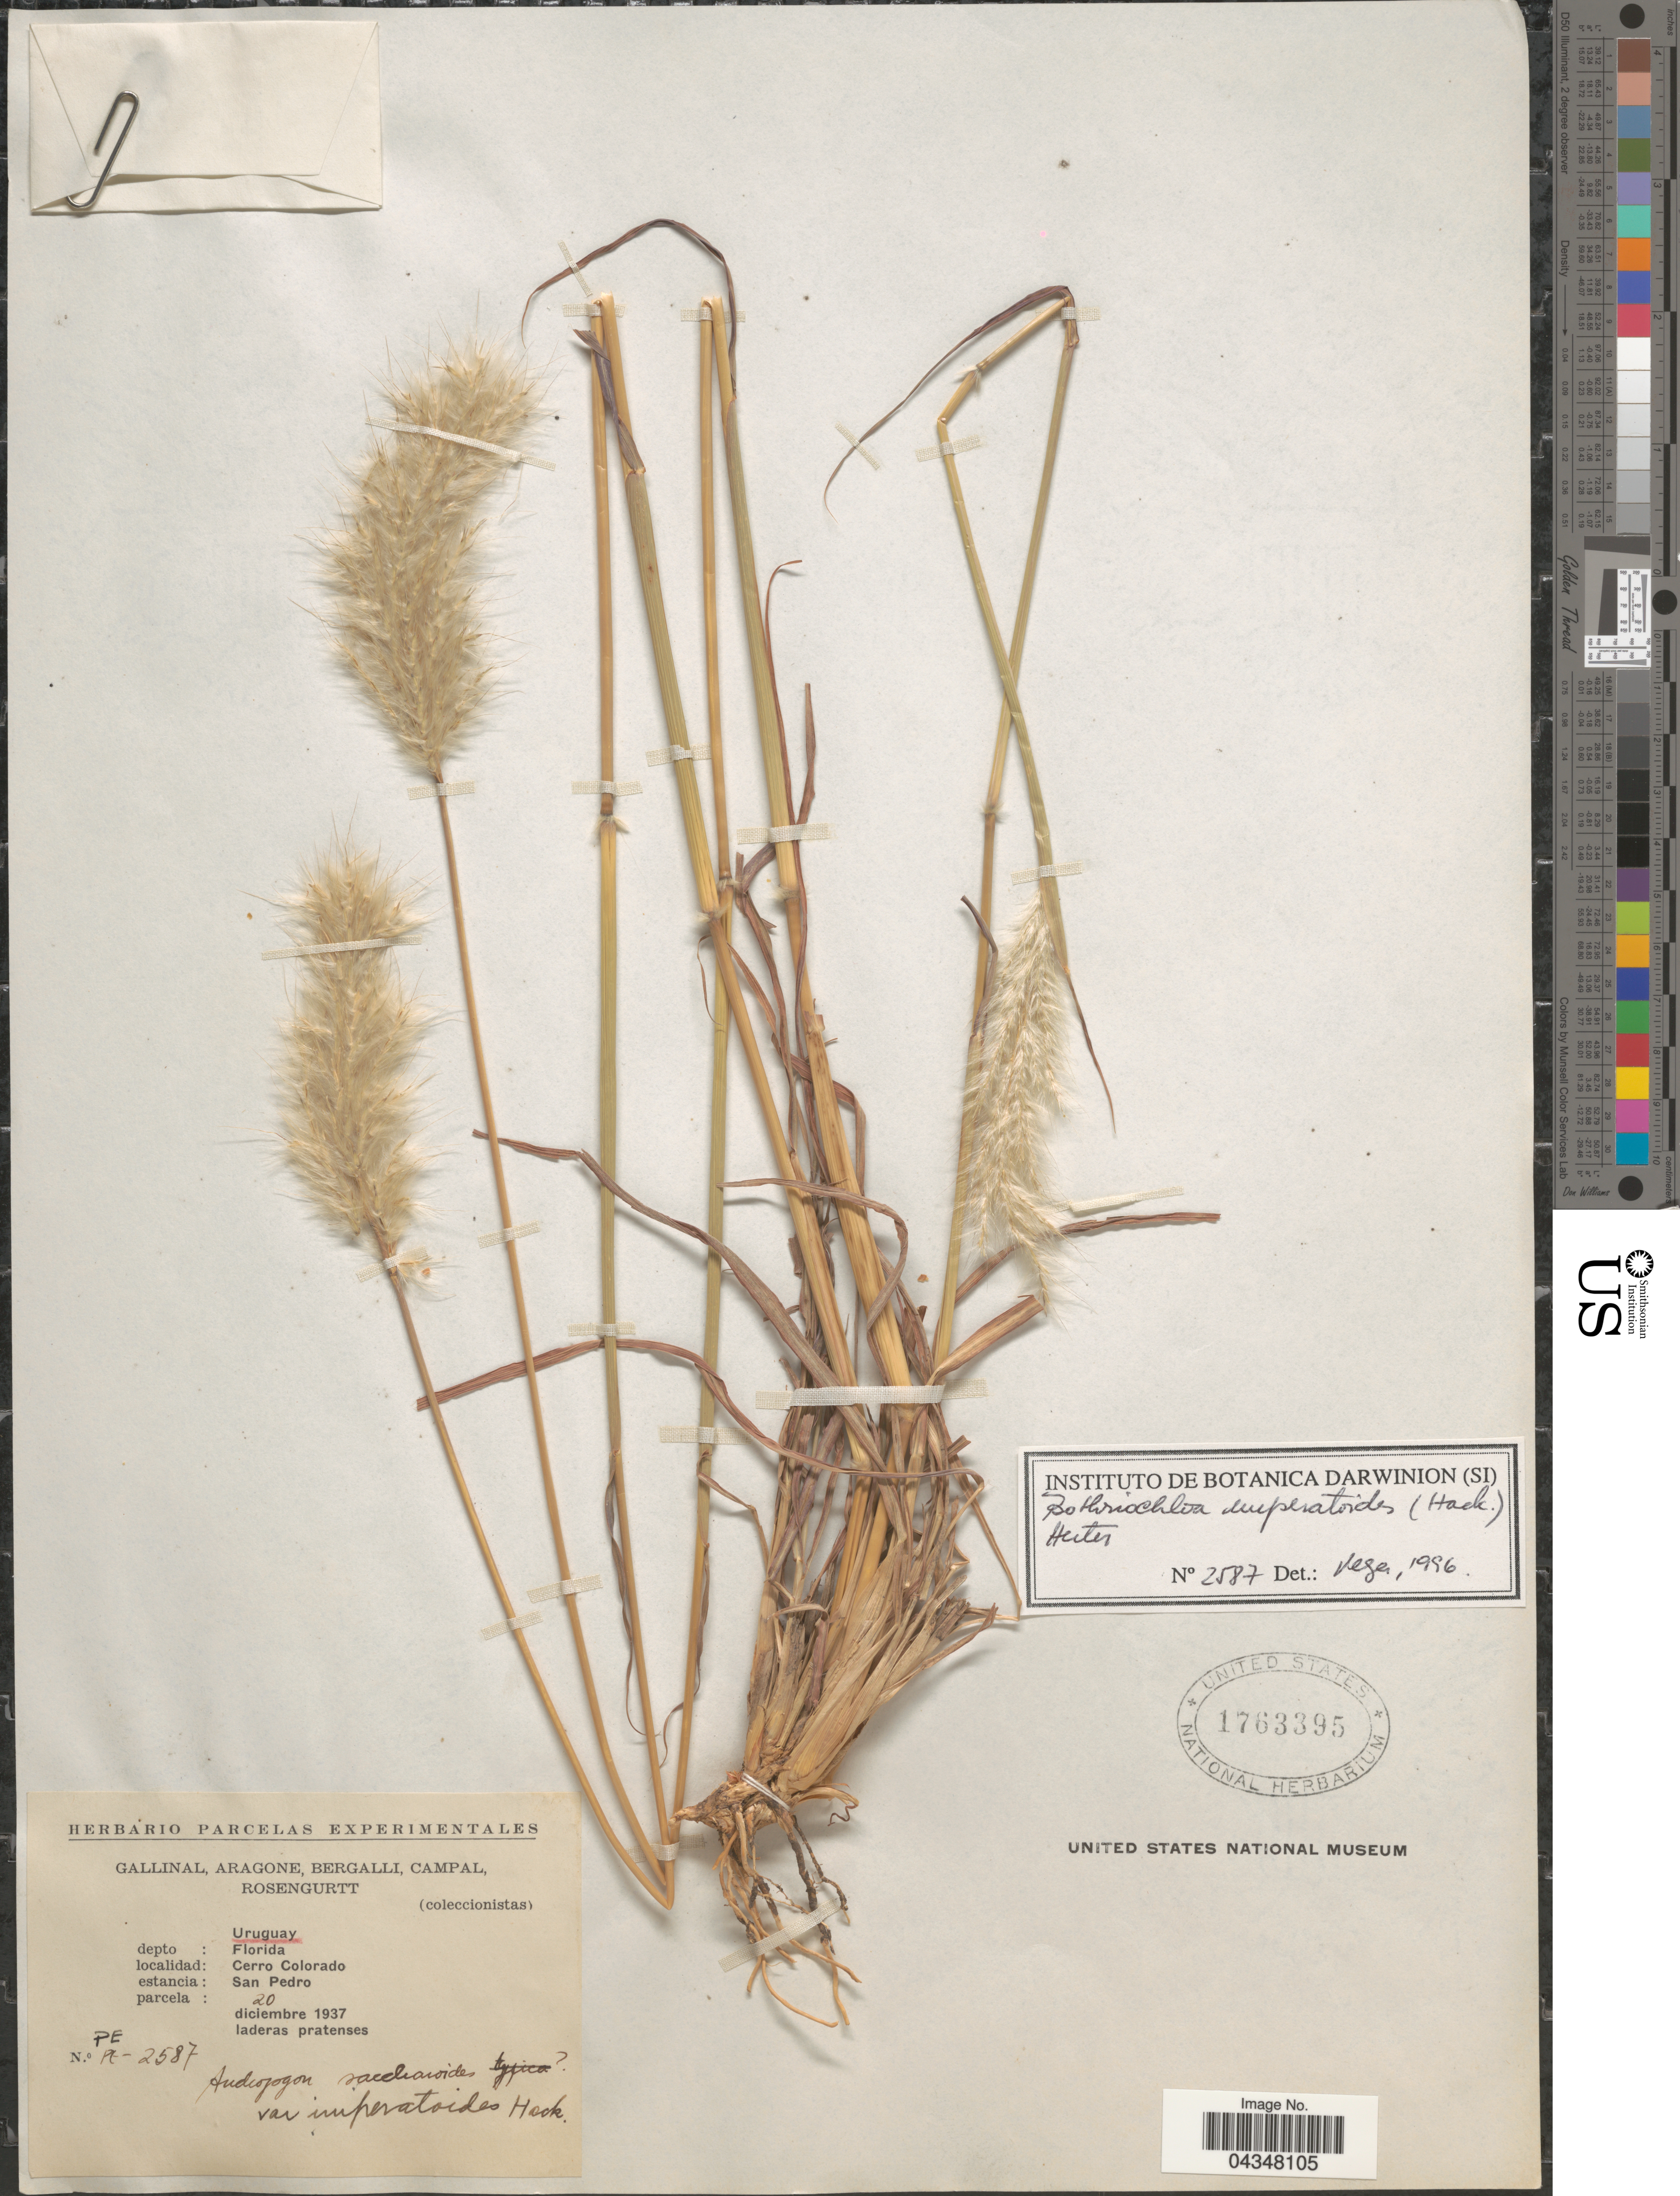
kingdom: Plantae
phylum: Tracheophyta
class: Liliopsida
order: Poales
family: Poaceae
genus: Bothriochloa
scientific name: Bothriochloa imperatoides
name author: (Hack.) Herter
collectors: -. Gallinal, -- Aragone, -- Bergalli, -- Campal & Rosengurtt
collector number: PE-2587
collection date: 1937-12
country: Uruguay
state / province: Florida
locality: Depto: Florida. Cerro Colorado. Estancia: San Pedro.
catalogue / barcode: US 1763395